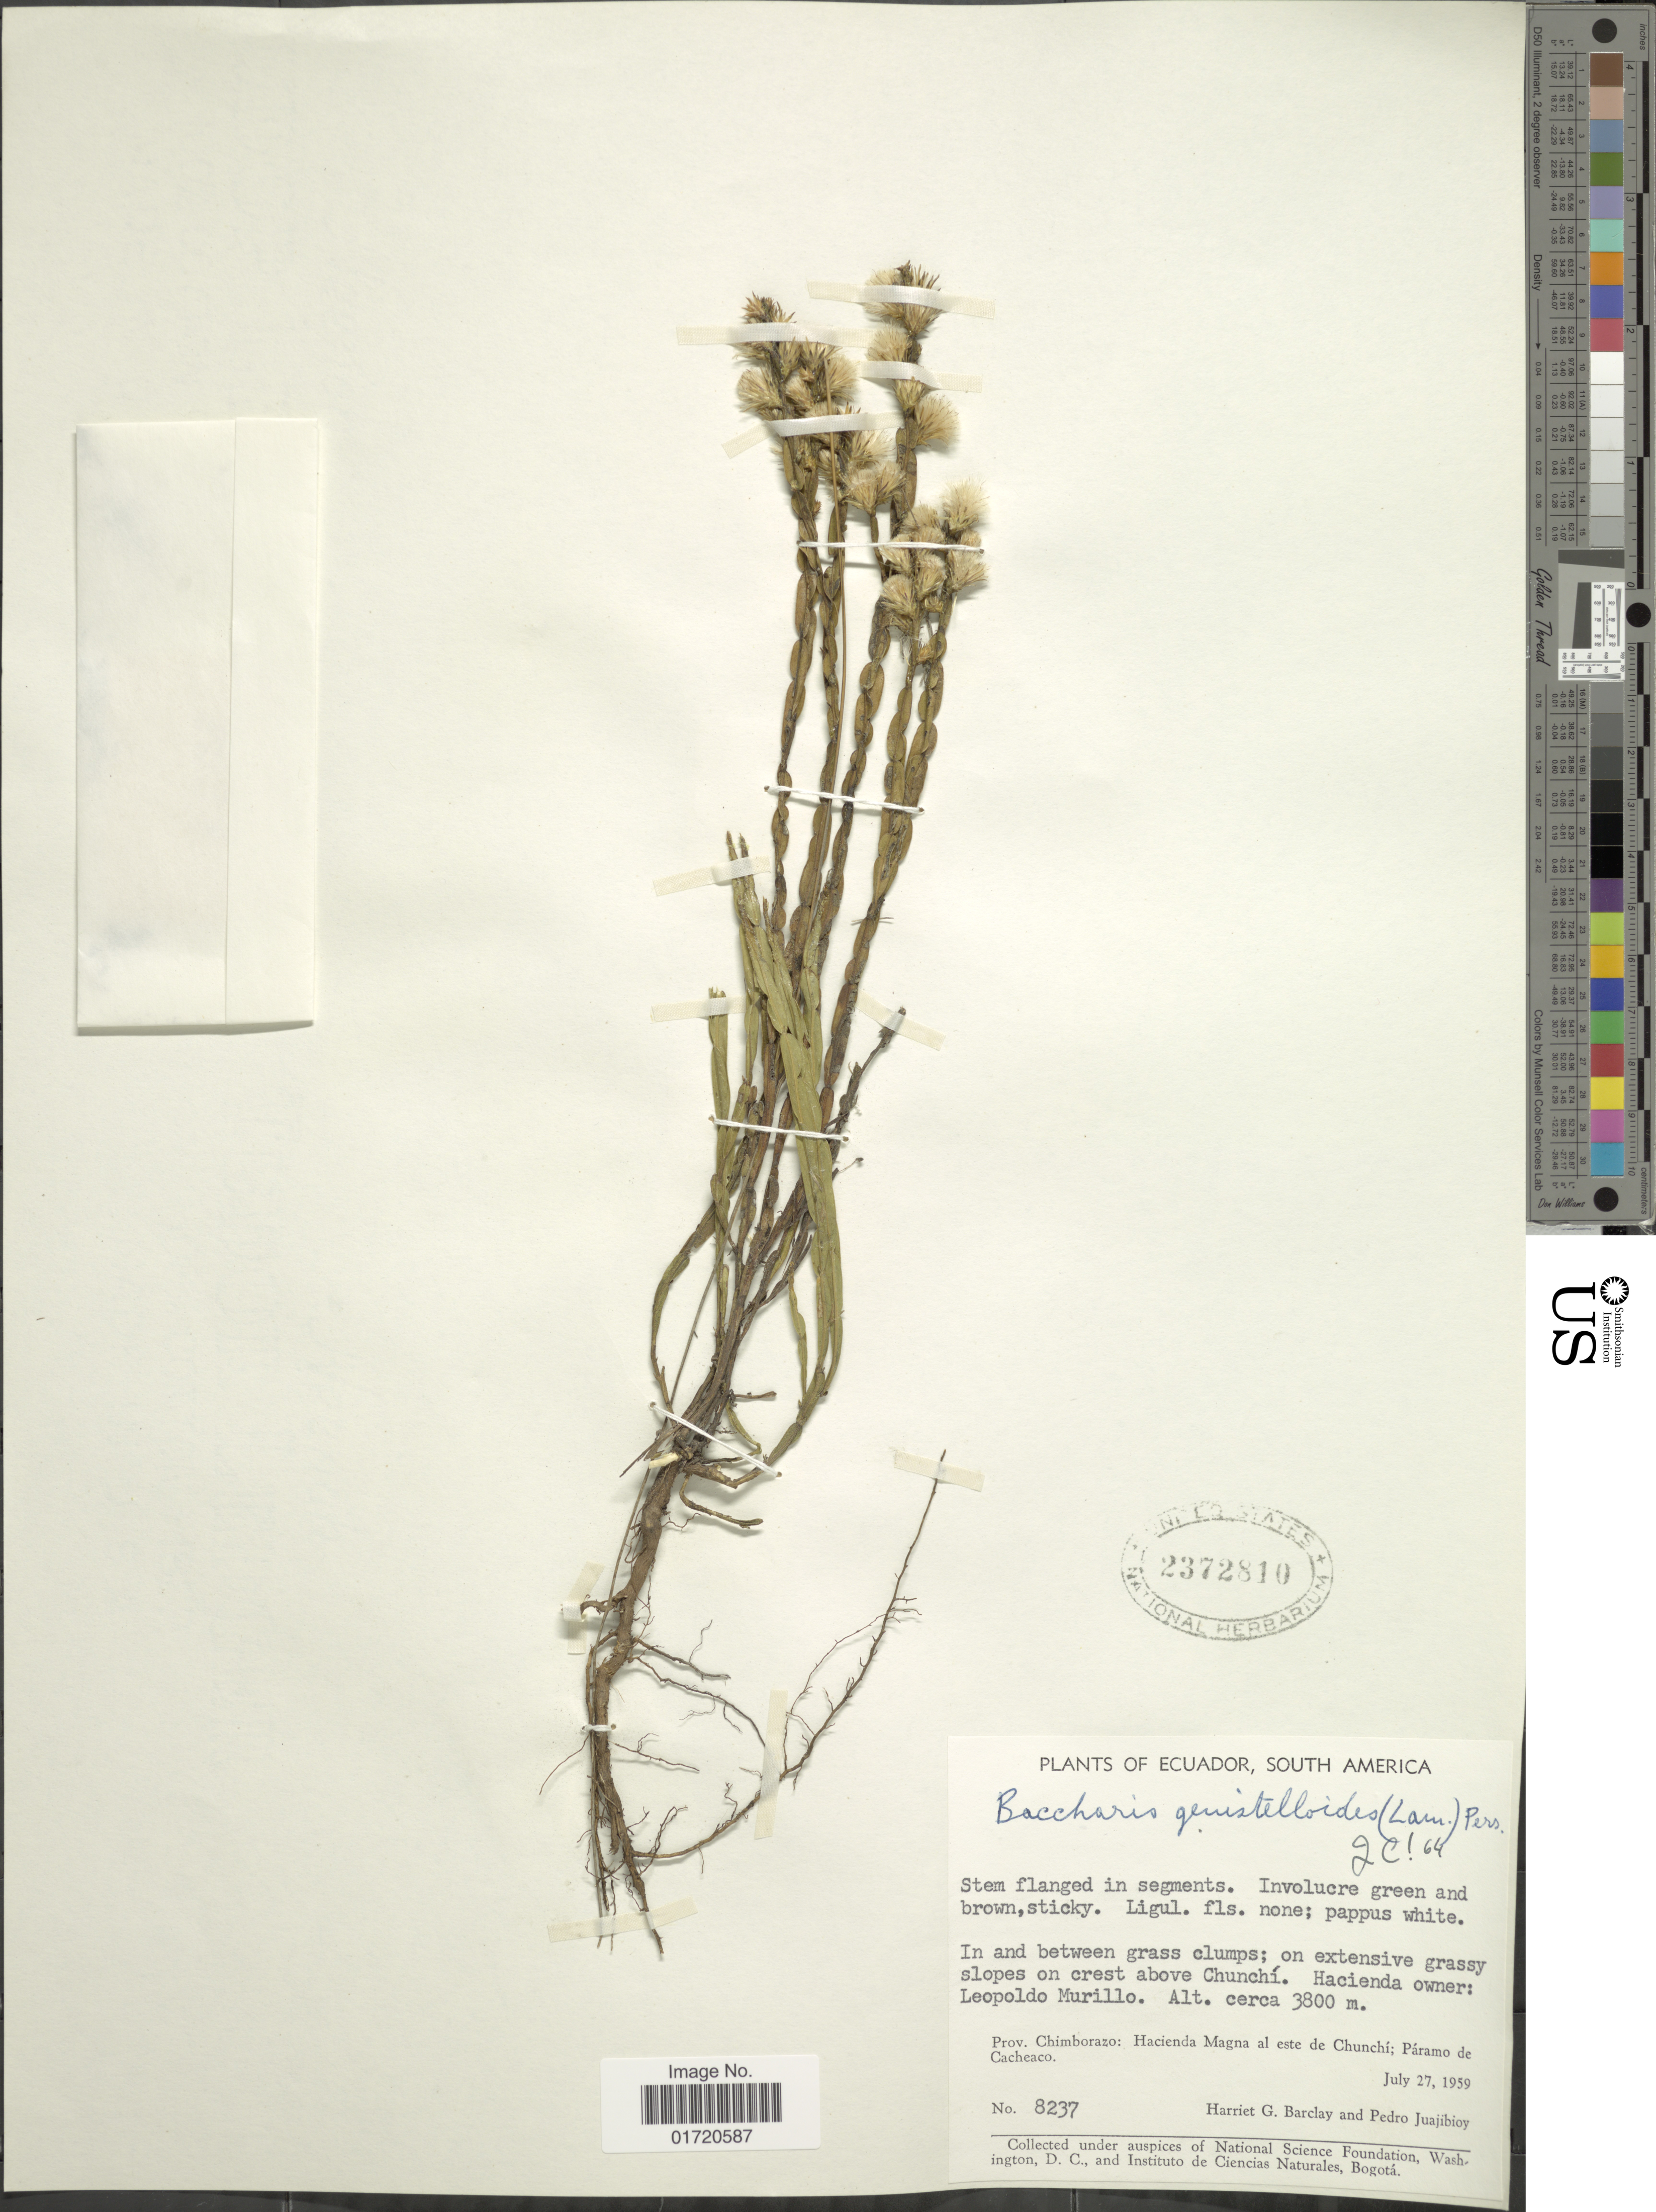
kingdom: Plantae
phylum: Tracheophyta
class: Magnoliopsida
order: Asterales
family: Asteraceae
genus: Baccharis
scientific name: Baccharis genistelloides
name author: (Lam.) Pers.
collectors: H. G. Barclay & P. Juajibioy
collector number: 8237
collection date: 1959-07-27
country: Ecuador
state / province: Chimborazo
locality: Hacienda Magna al este de Chunchí; Páramo de Cacheaco.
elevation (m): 3800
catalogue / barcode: US 2372810